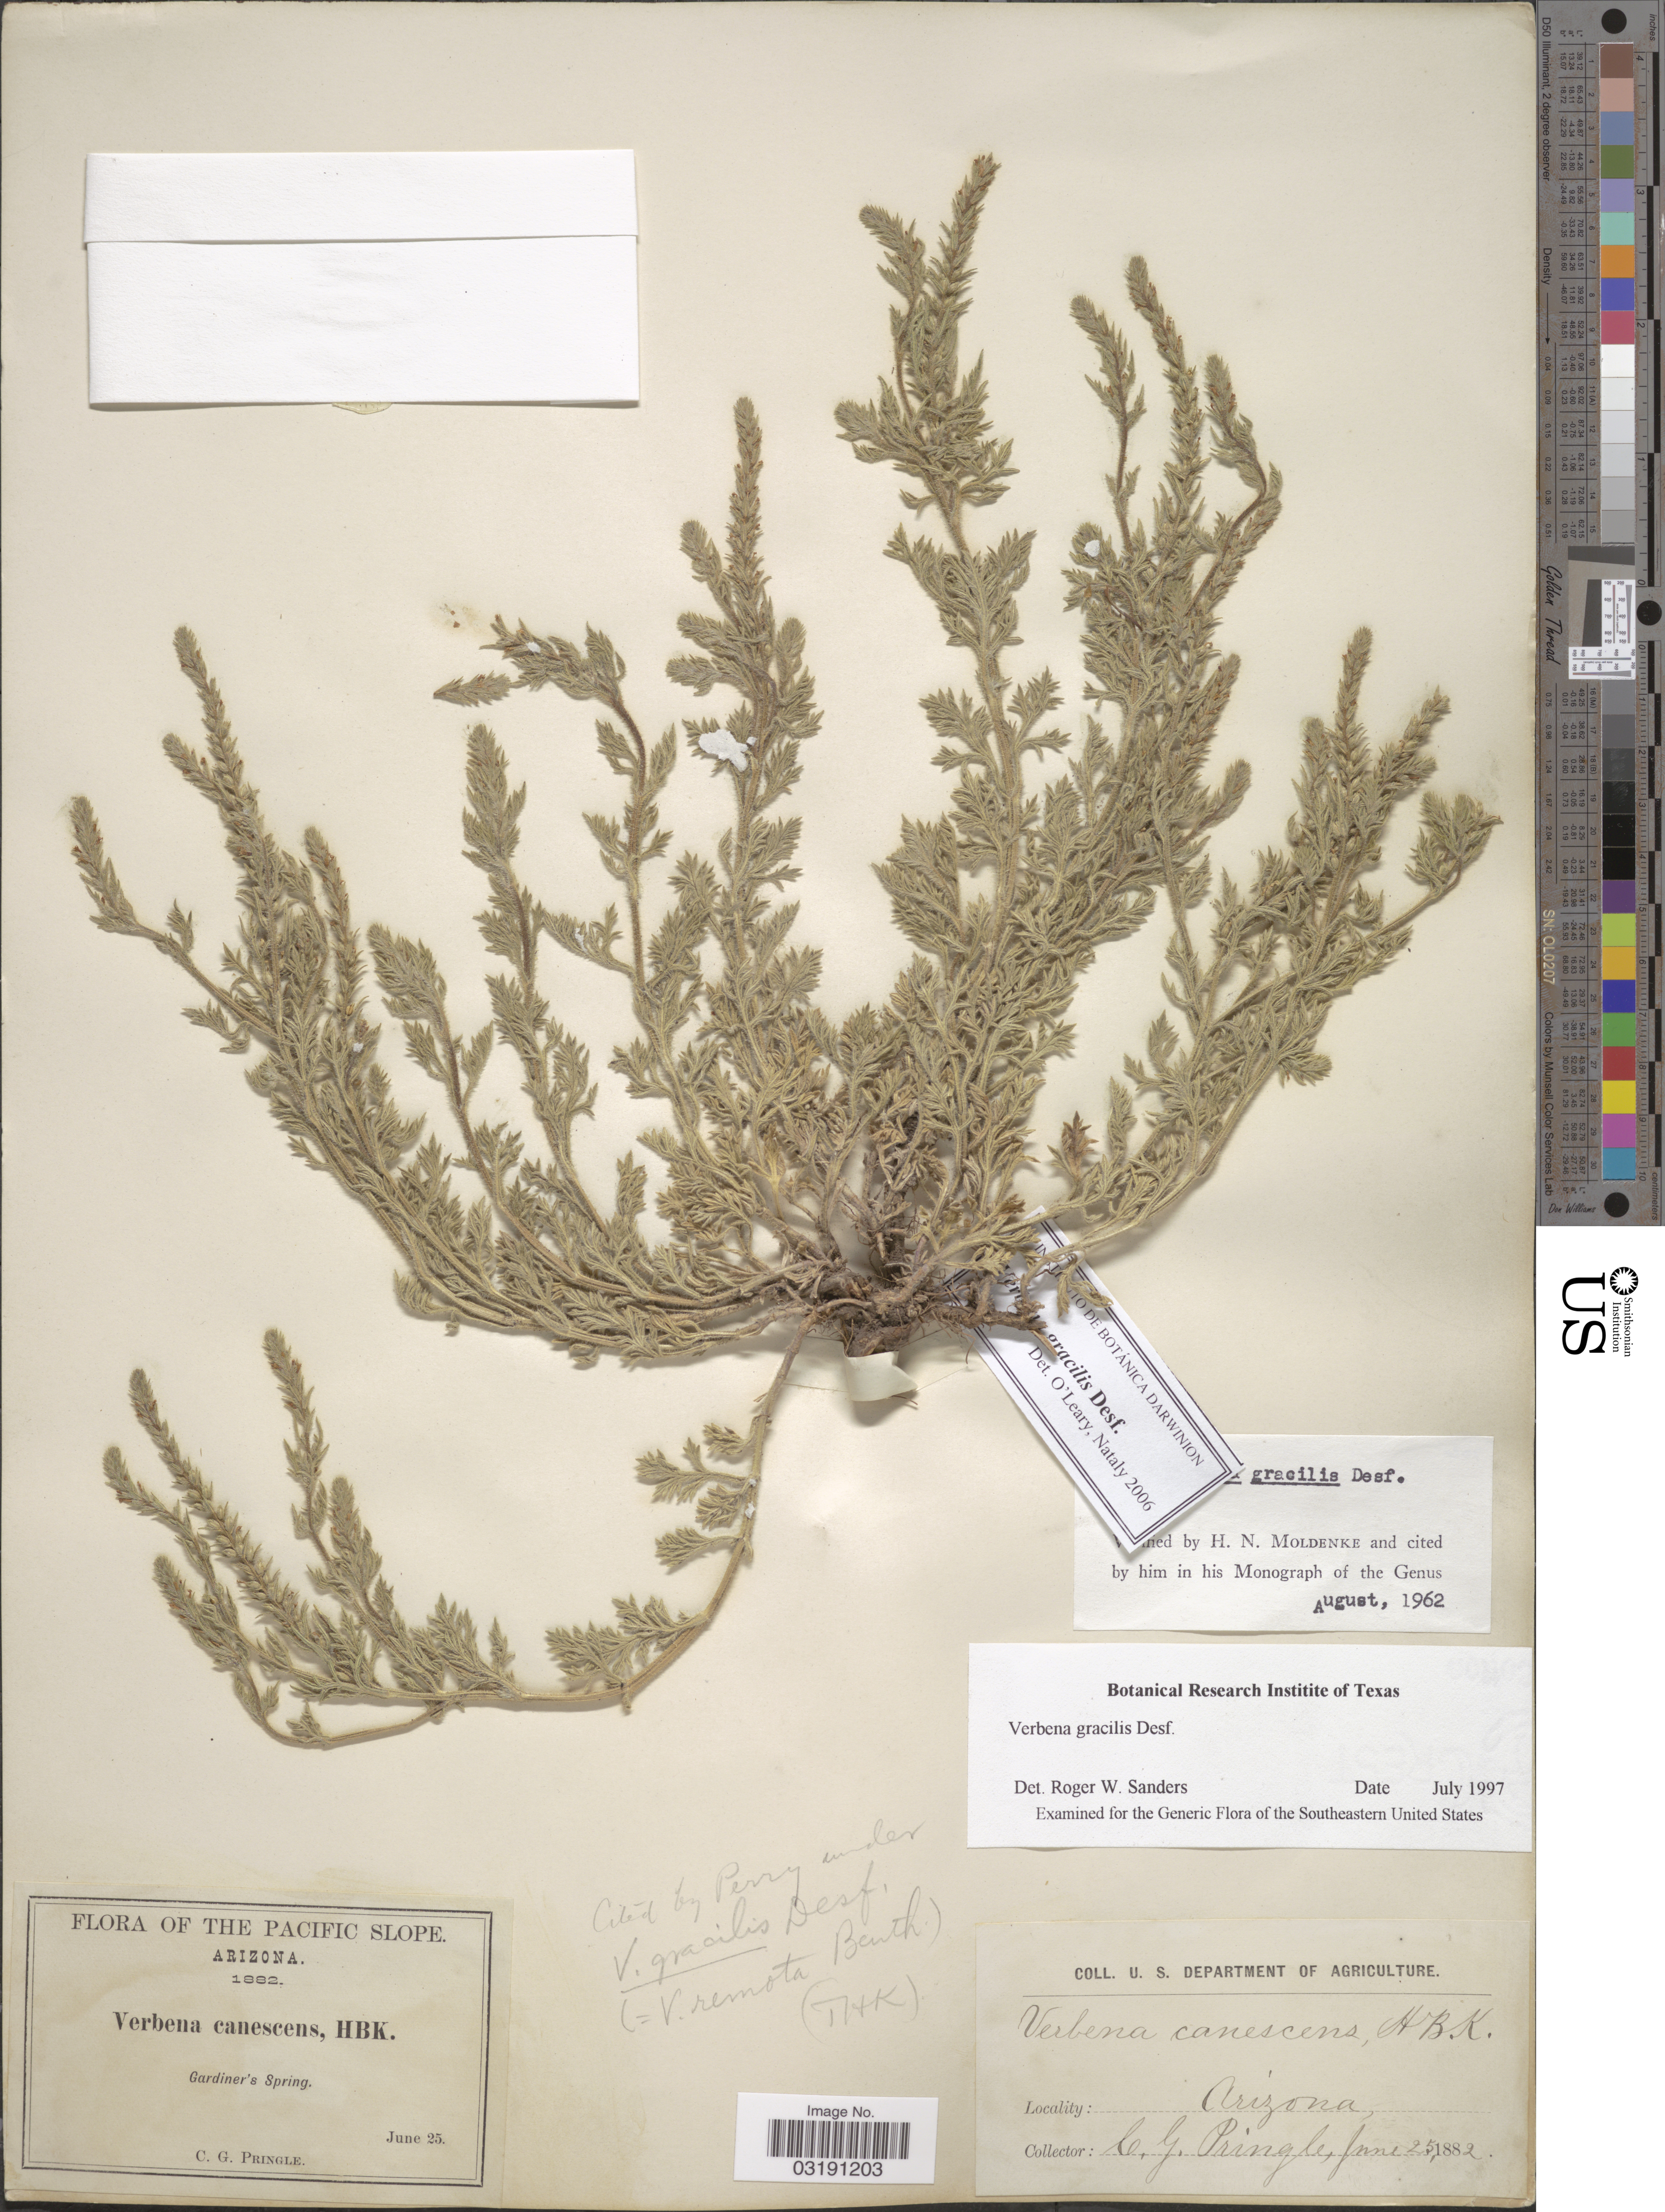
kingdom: Plantae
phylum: Tracheophyta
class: Magnoliopsida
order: Lamiales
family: Verbenaceae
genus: Verbena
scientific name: Verbena canescens var. roemeriana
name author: (Scheele) L.M. Perry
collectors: C. G. Pringle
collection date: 1882-06-25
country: United States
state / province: Arizona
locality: The Pacific Slope. Gardiner's Spring.